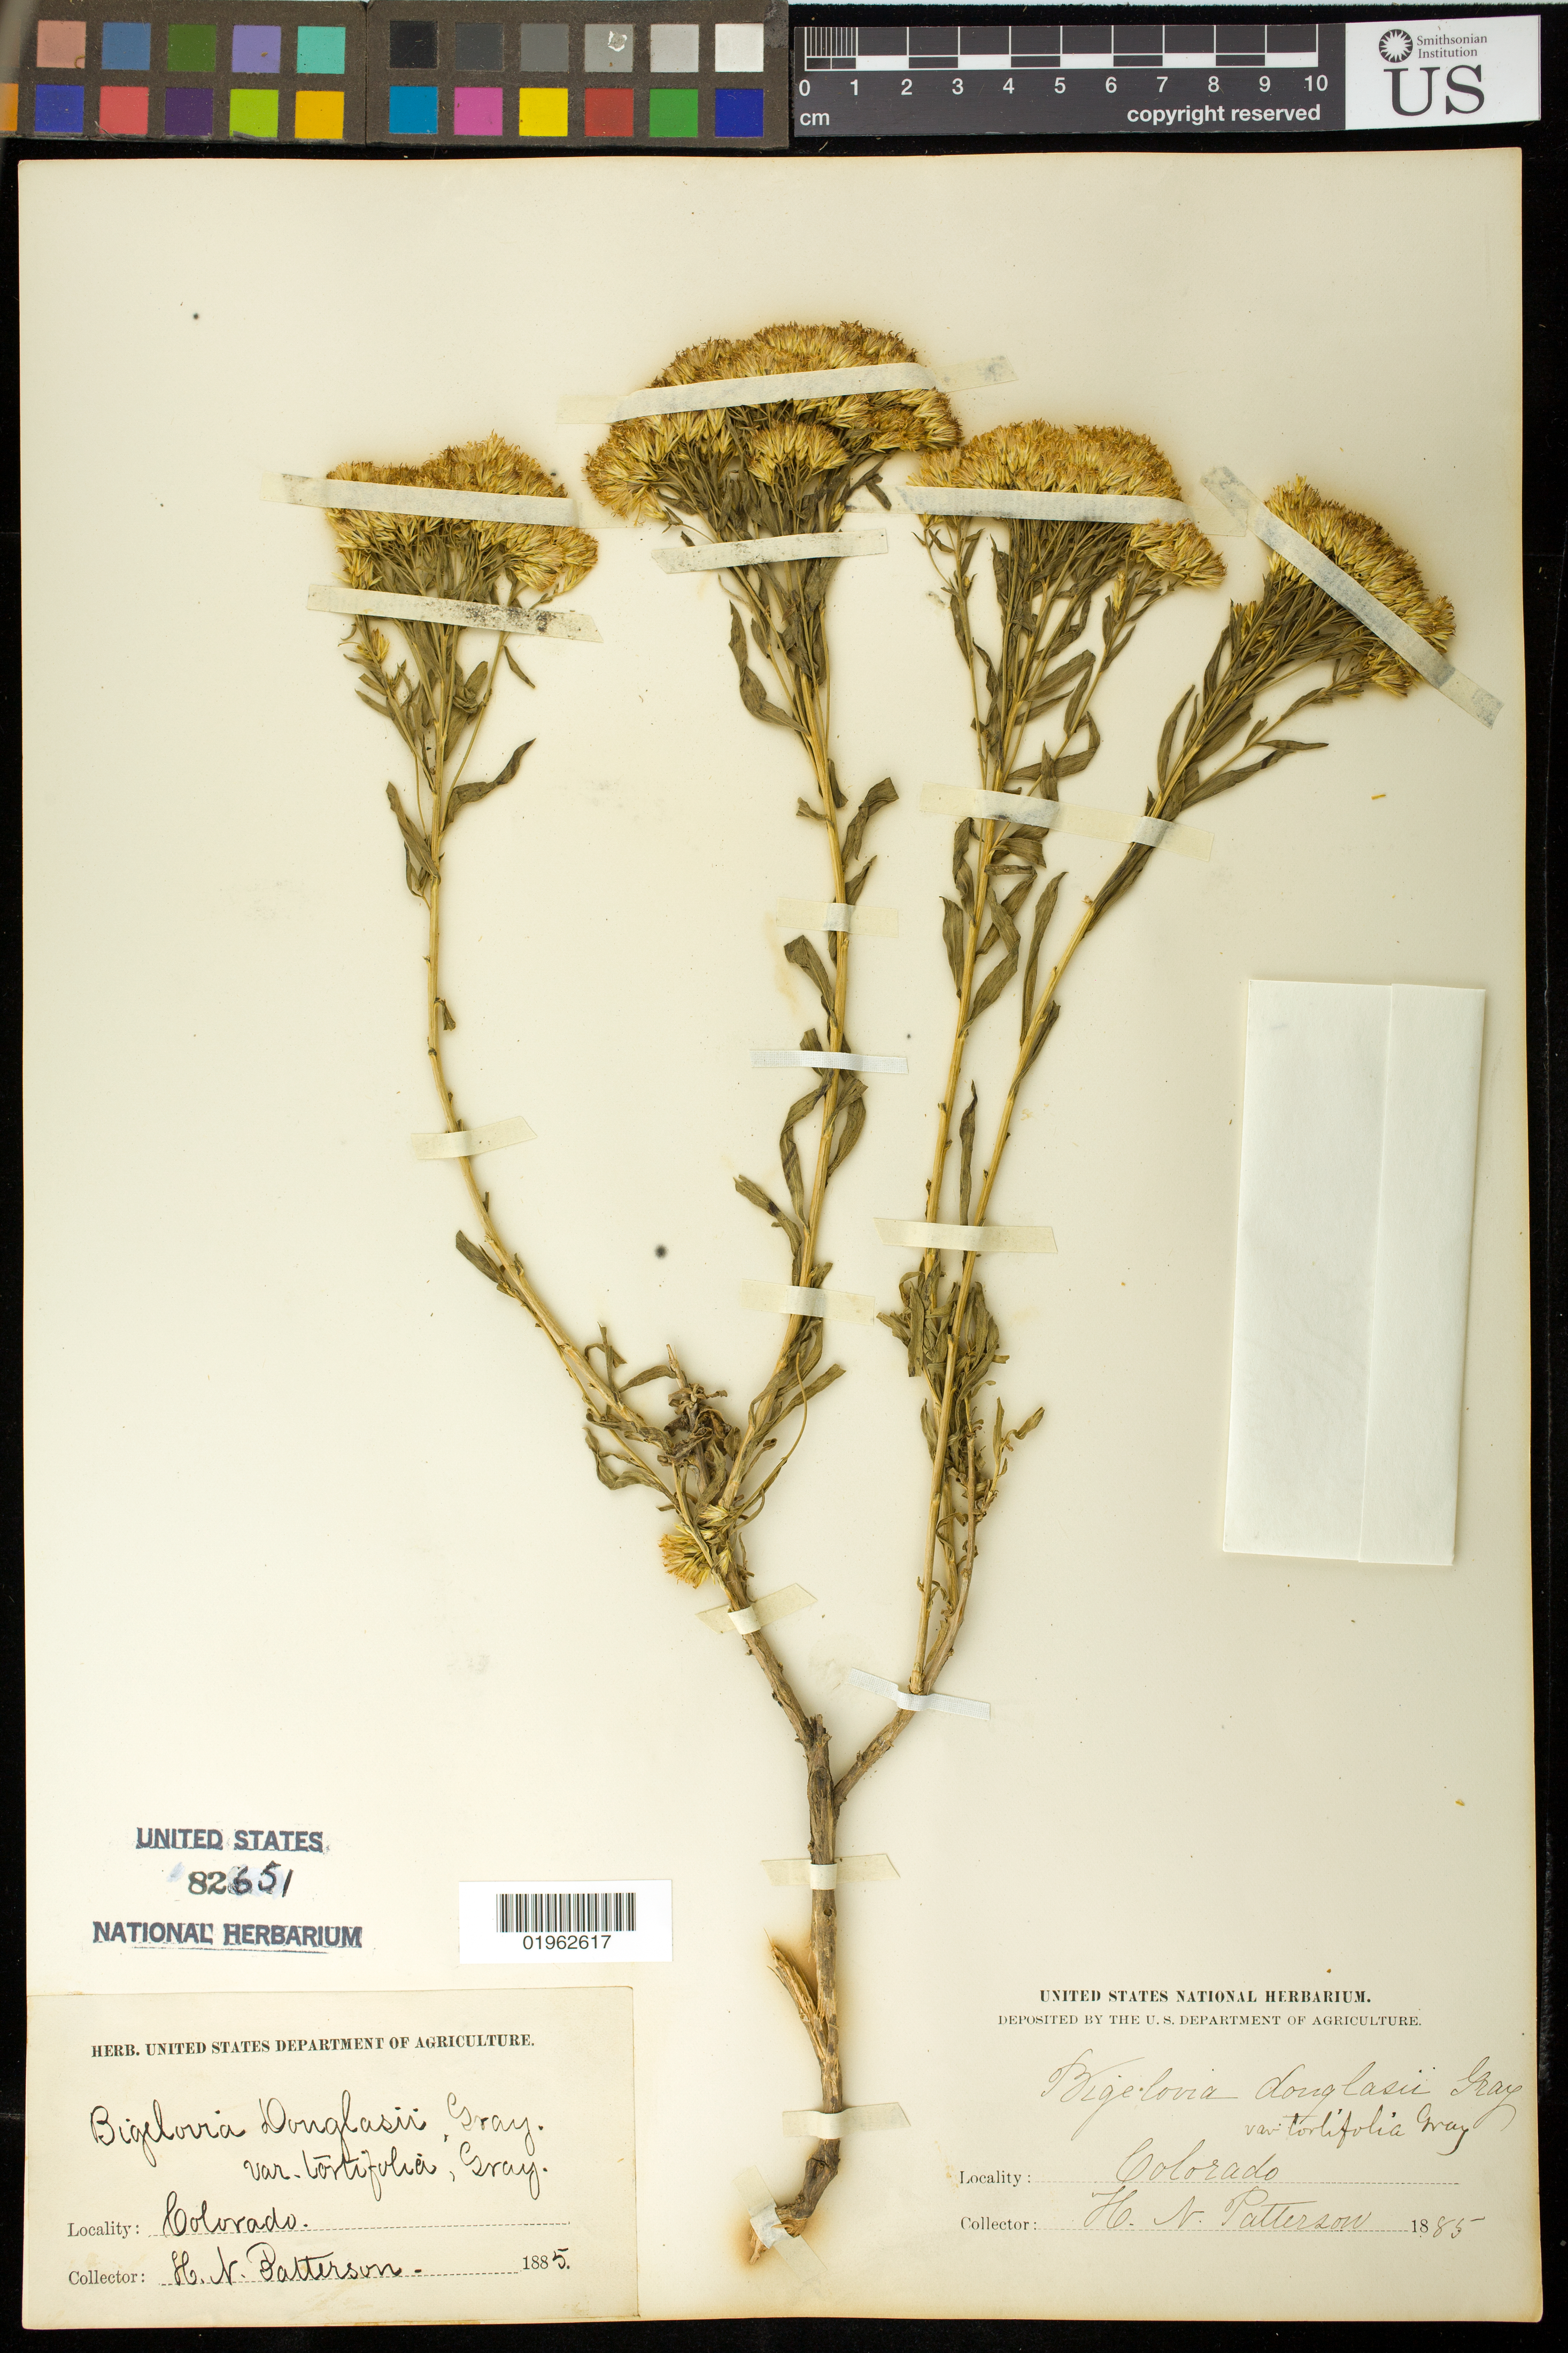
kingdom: Plantae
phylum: Tracheophyta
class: Magnoliopsida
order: Asterales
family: Asteraceae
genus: Bigelowia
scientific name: Bigelowia douglasii var. tortifolia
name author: A. Gray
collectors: H. N. Patterson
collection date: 1885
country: United States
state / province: Colorado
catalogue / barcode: US 82651